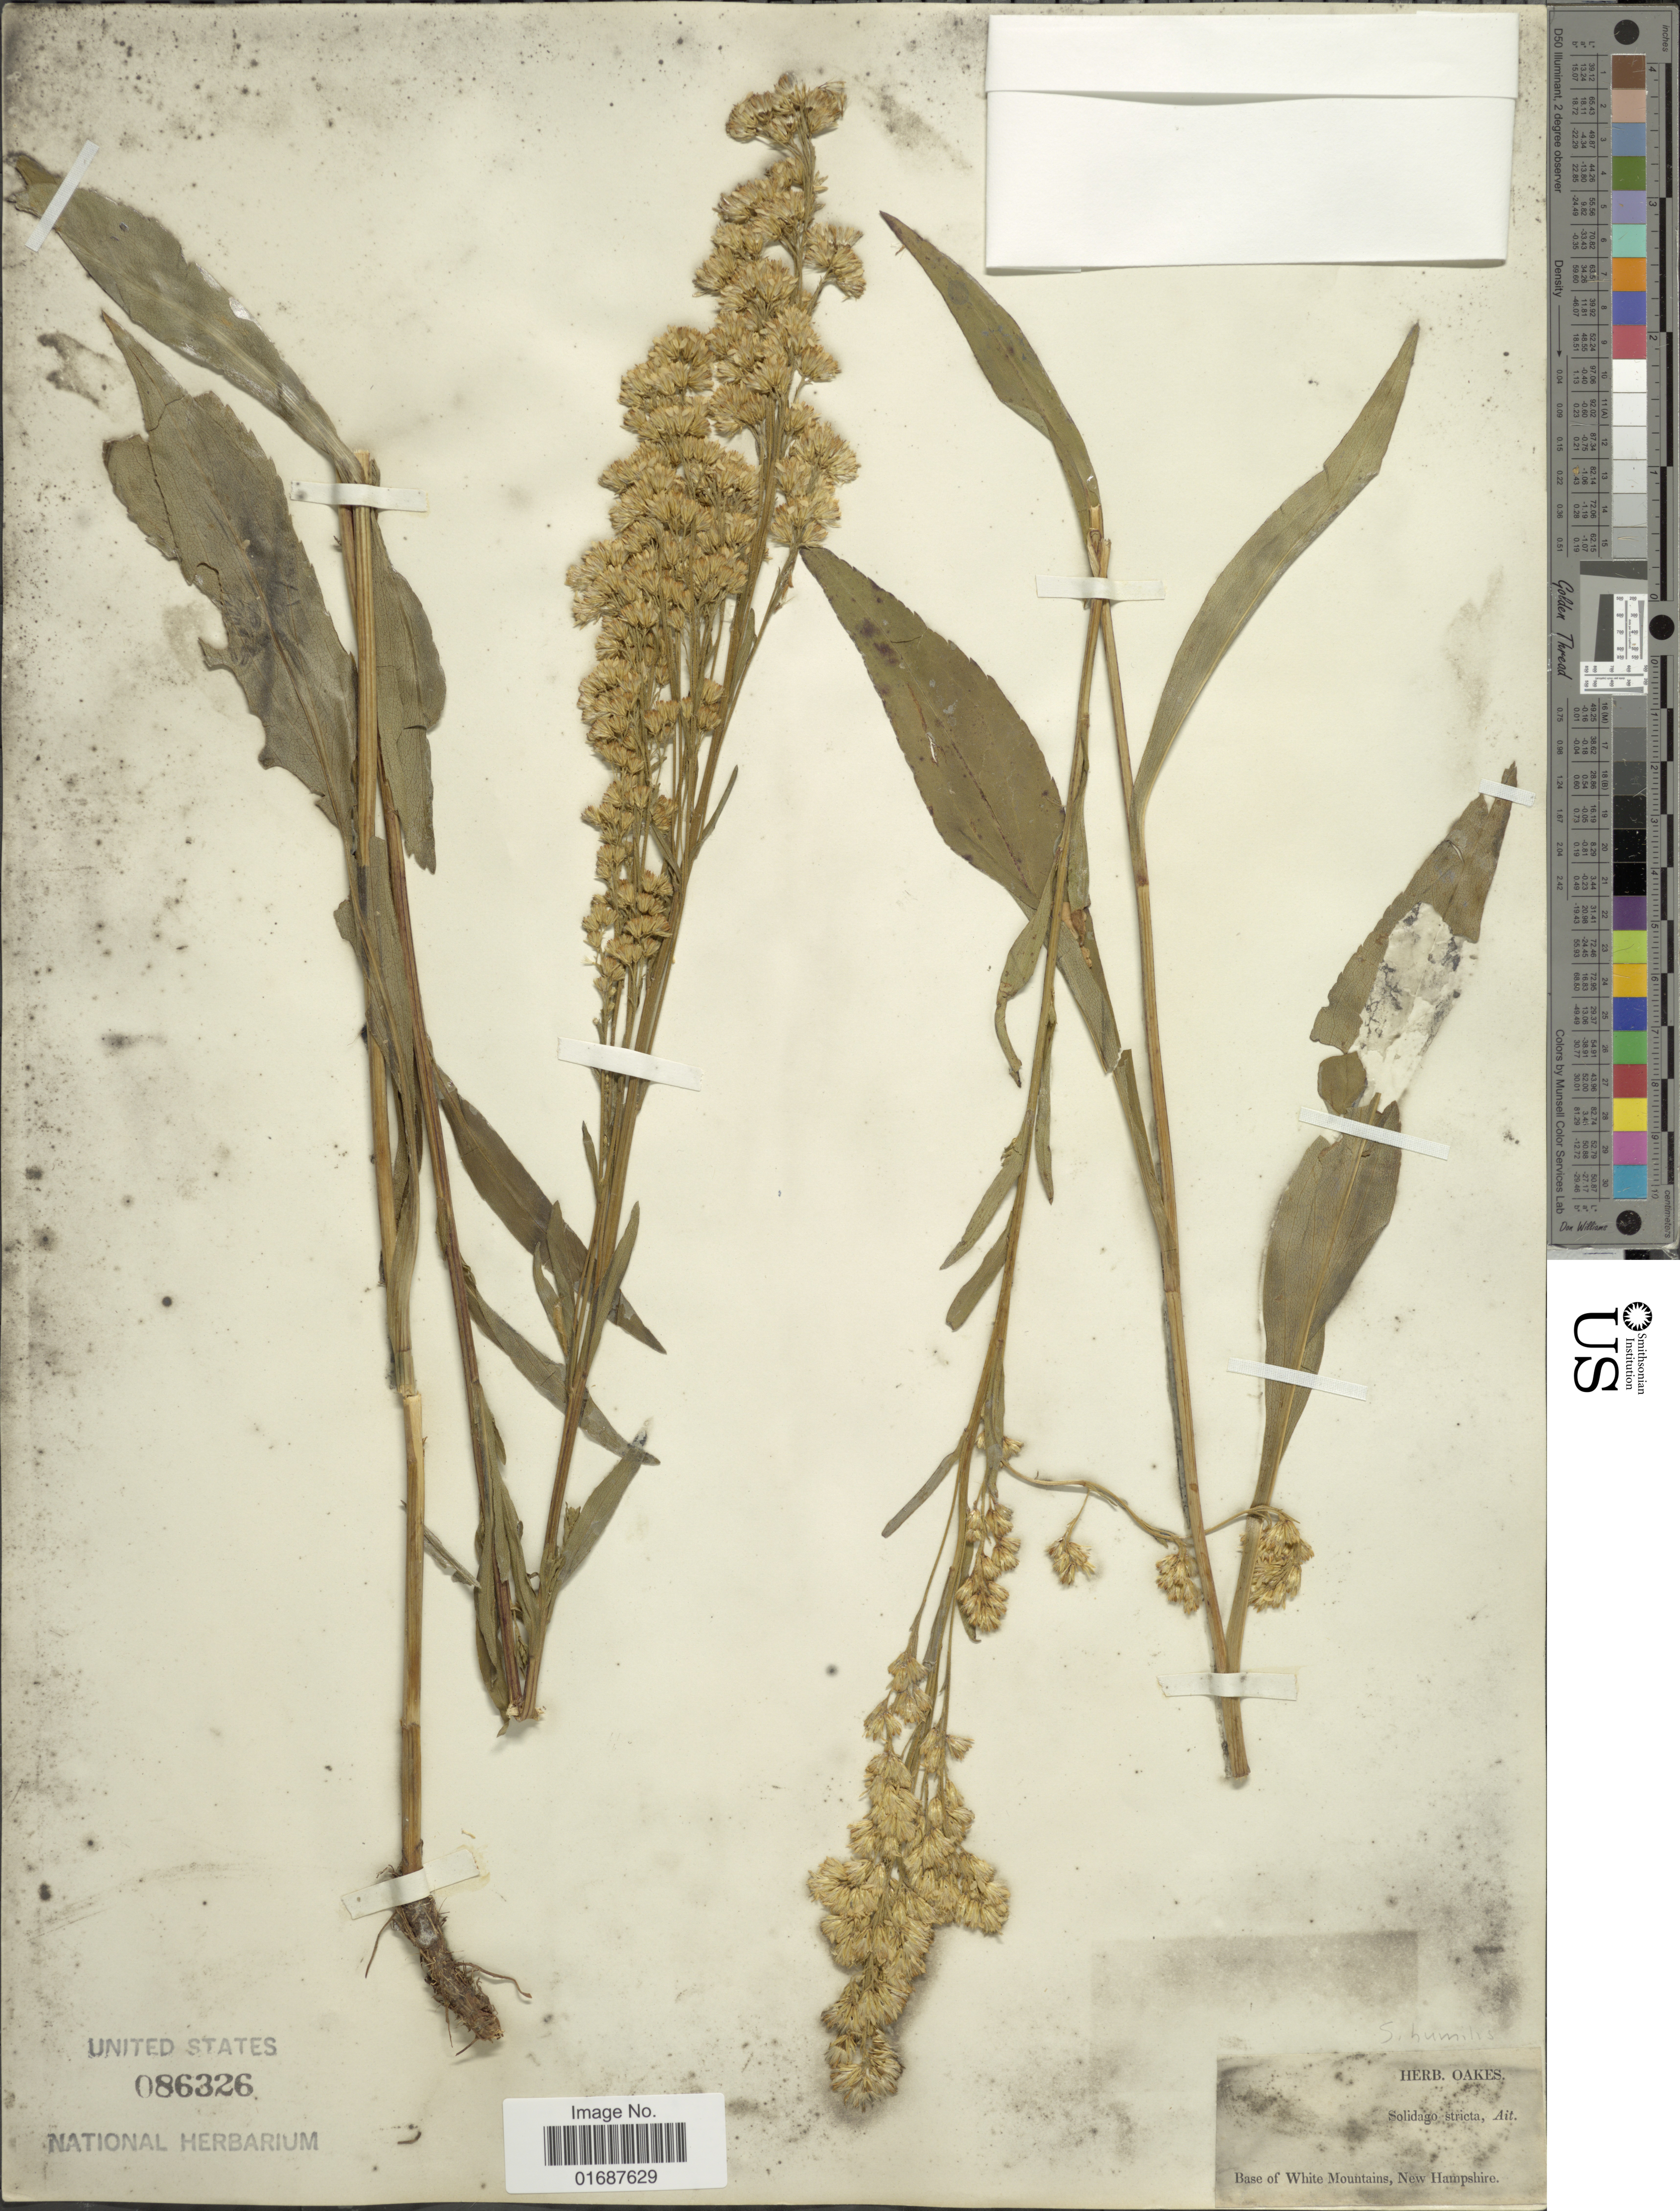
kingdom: Plantae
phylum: Tracheophyta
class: Magnoliopsida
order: Asterales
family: Asteraceae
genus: Solidago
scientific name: Solidago uliginosa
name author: Nutt.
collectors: ex herb. Oakes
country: United States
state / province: New Hampshire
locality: Base of White Mountains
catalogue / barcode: US 86326